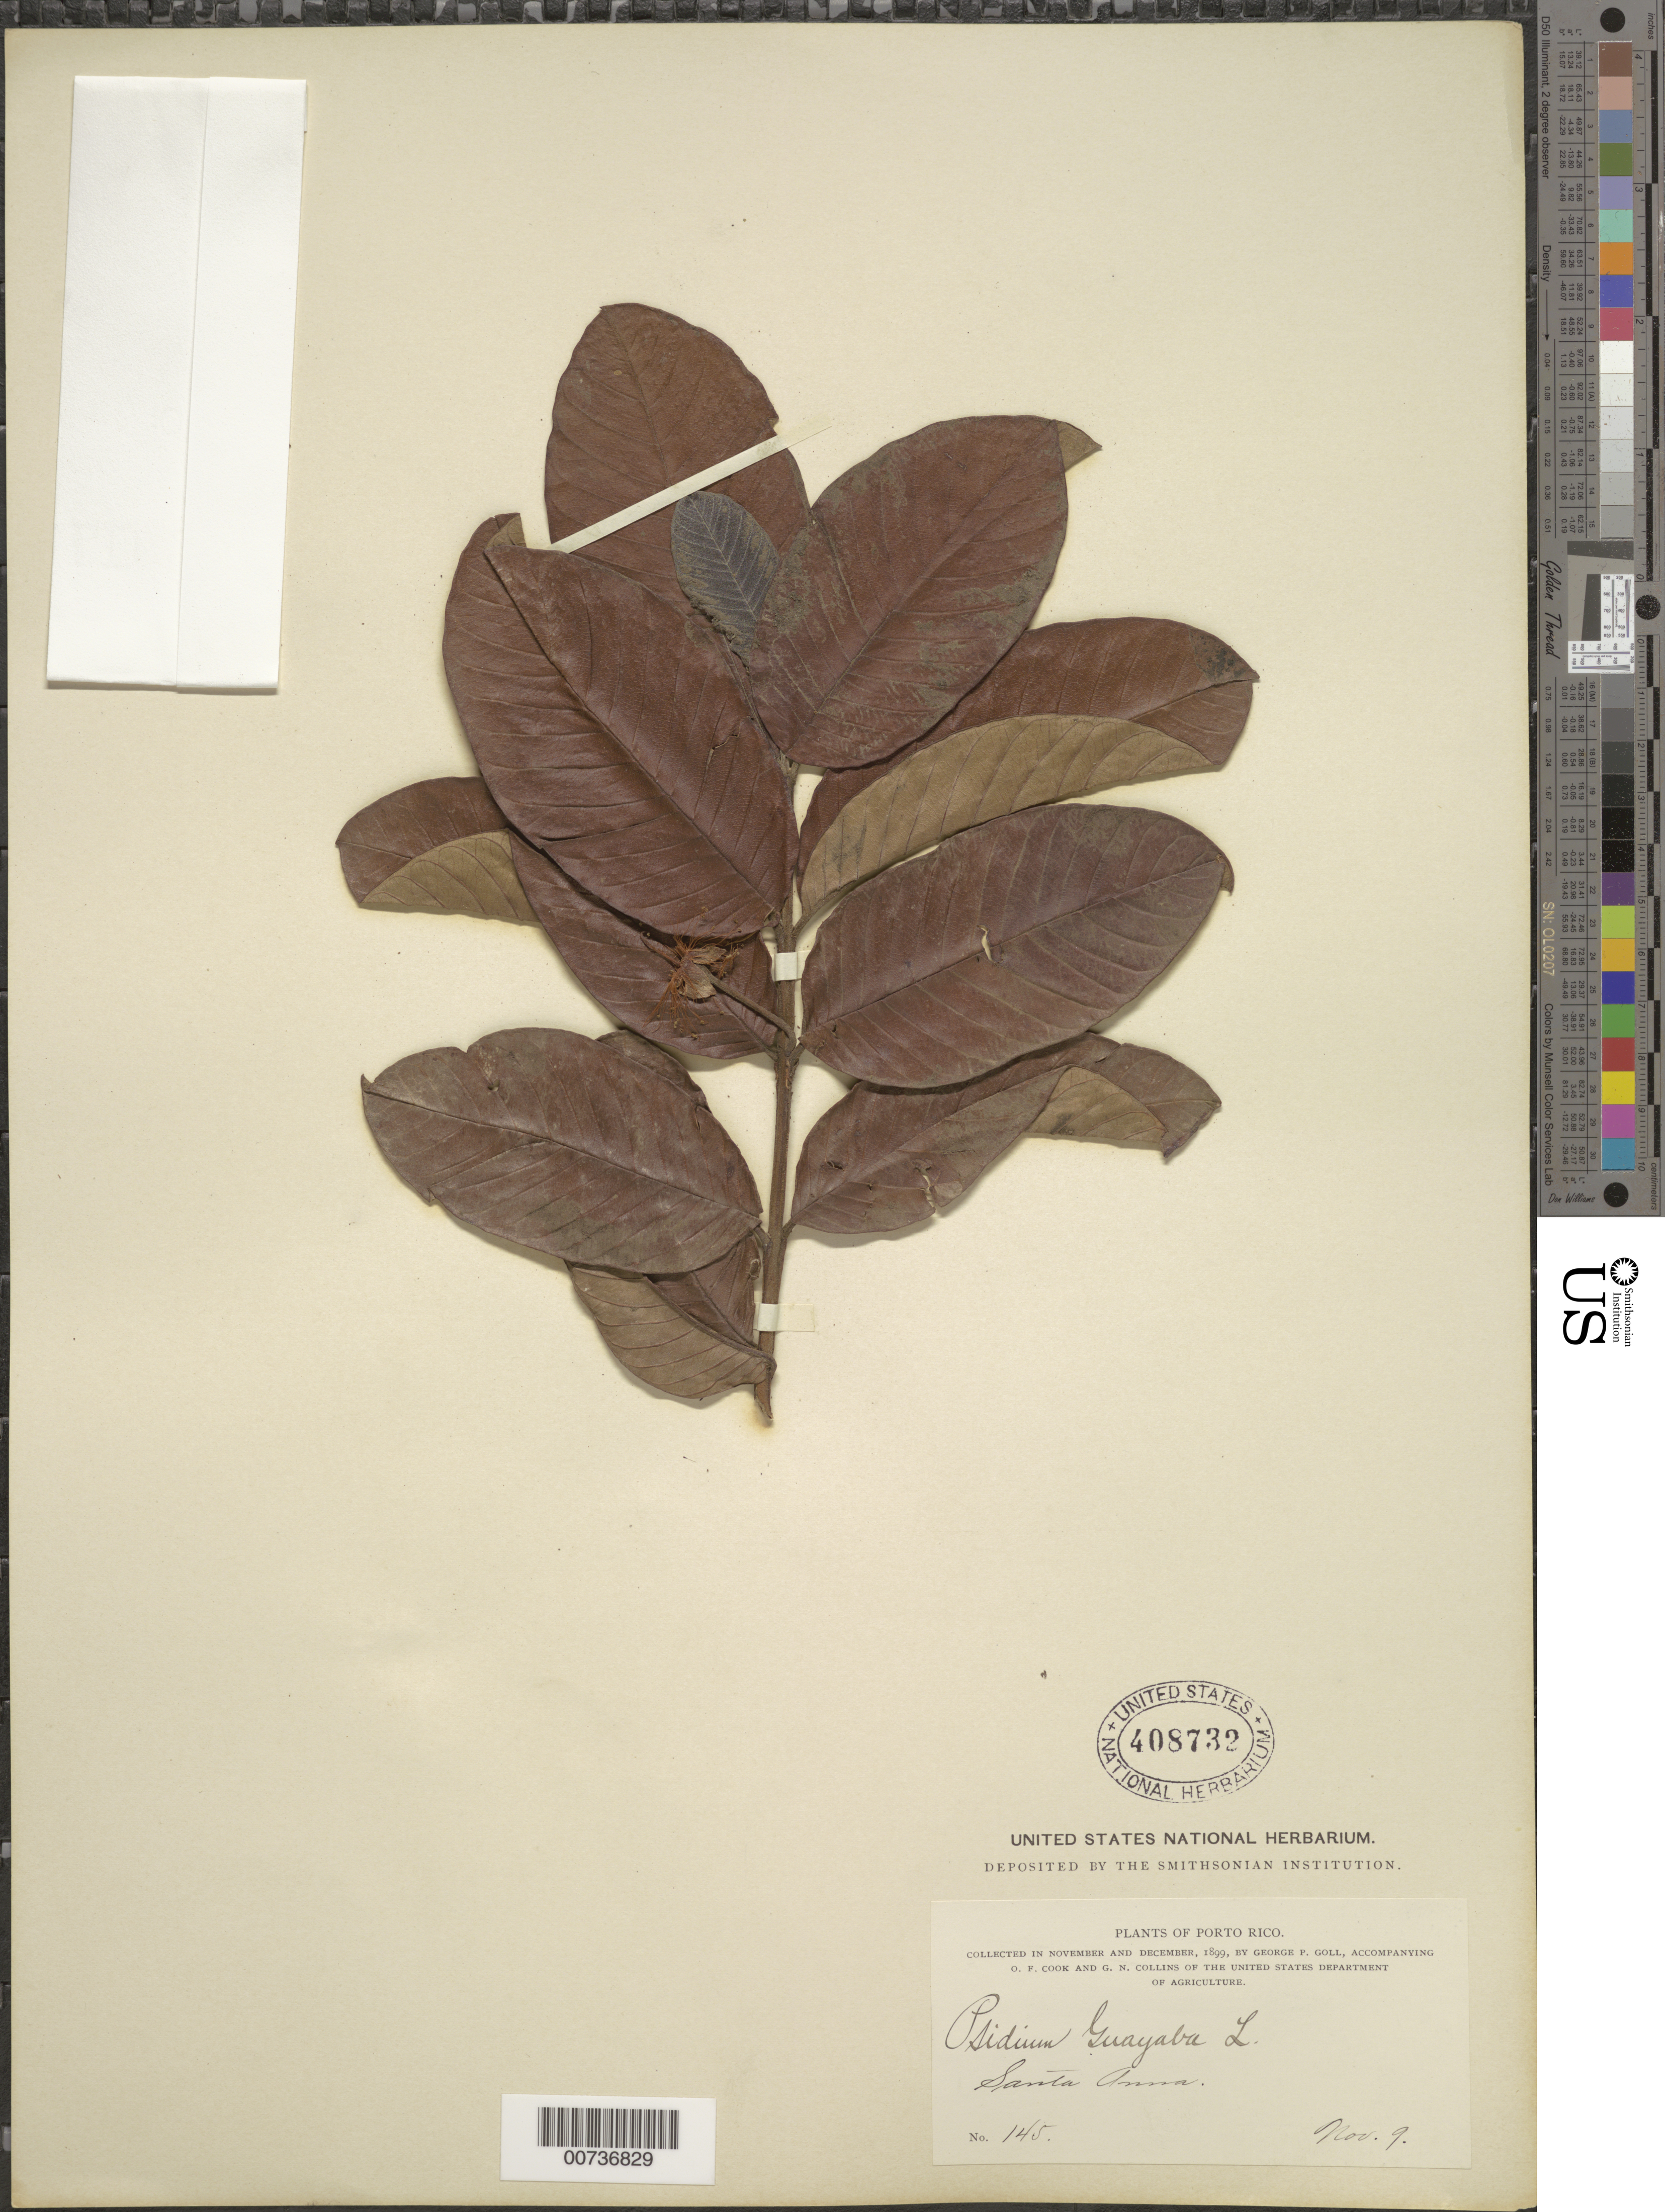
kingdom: Plantae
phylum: Tracheophyta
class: Magnoliopsida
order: Myrtales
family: Myrtaceae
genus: Psidium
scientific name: Psidium guajava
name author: L.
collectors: G. Goll, O. F. Cook & G. N. Collins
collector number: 145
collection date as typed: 09 Nov 1899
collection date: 1899-11-09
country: Puerto Rico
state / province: San Juan (?)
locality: Santa Ana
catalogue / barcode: US 408732